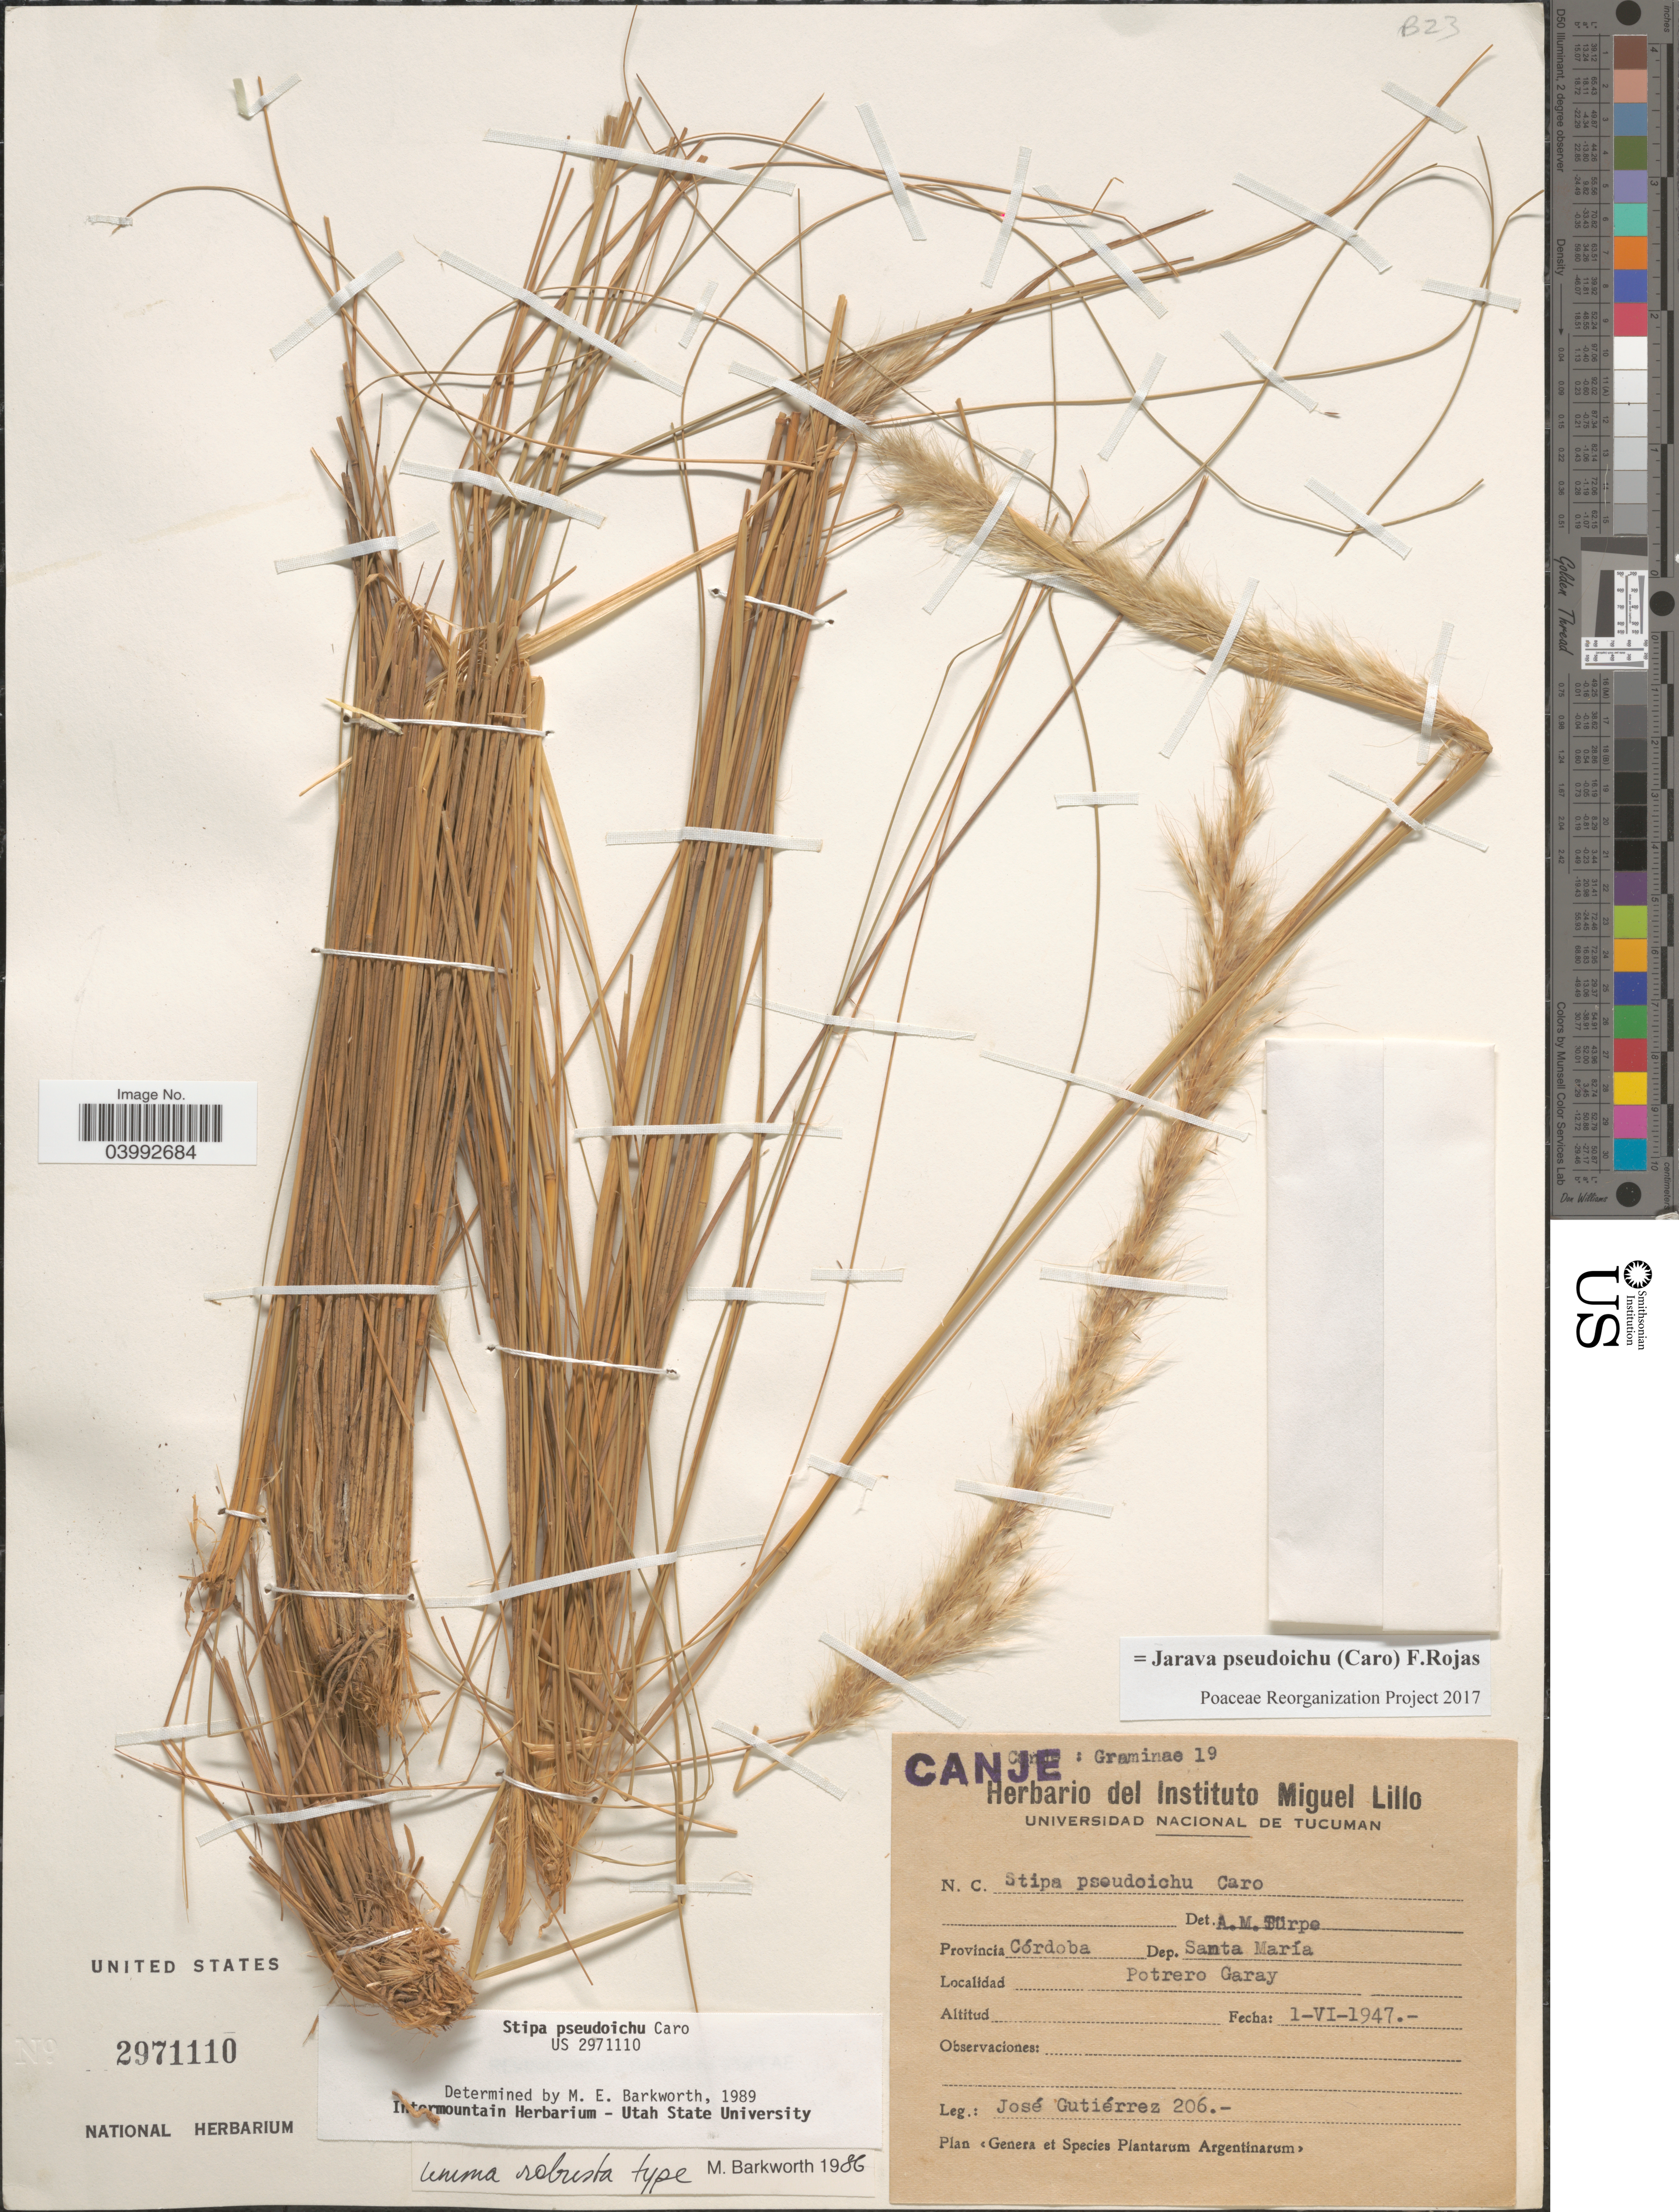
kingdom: Plantae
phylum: Tracheophyta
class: Liliopsida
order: Poales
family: Poaceae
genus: Jarava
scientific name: Jarava pseudoichu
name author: (Caro) F. Rojas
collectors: J. Gutiérrez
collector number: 206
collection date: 1947-06-01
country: Argentina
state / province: Cordoba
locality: Dep. Santa María. Potrero Garay.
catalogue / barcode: US 2971110